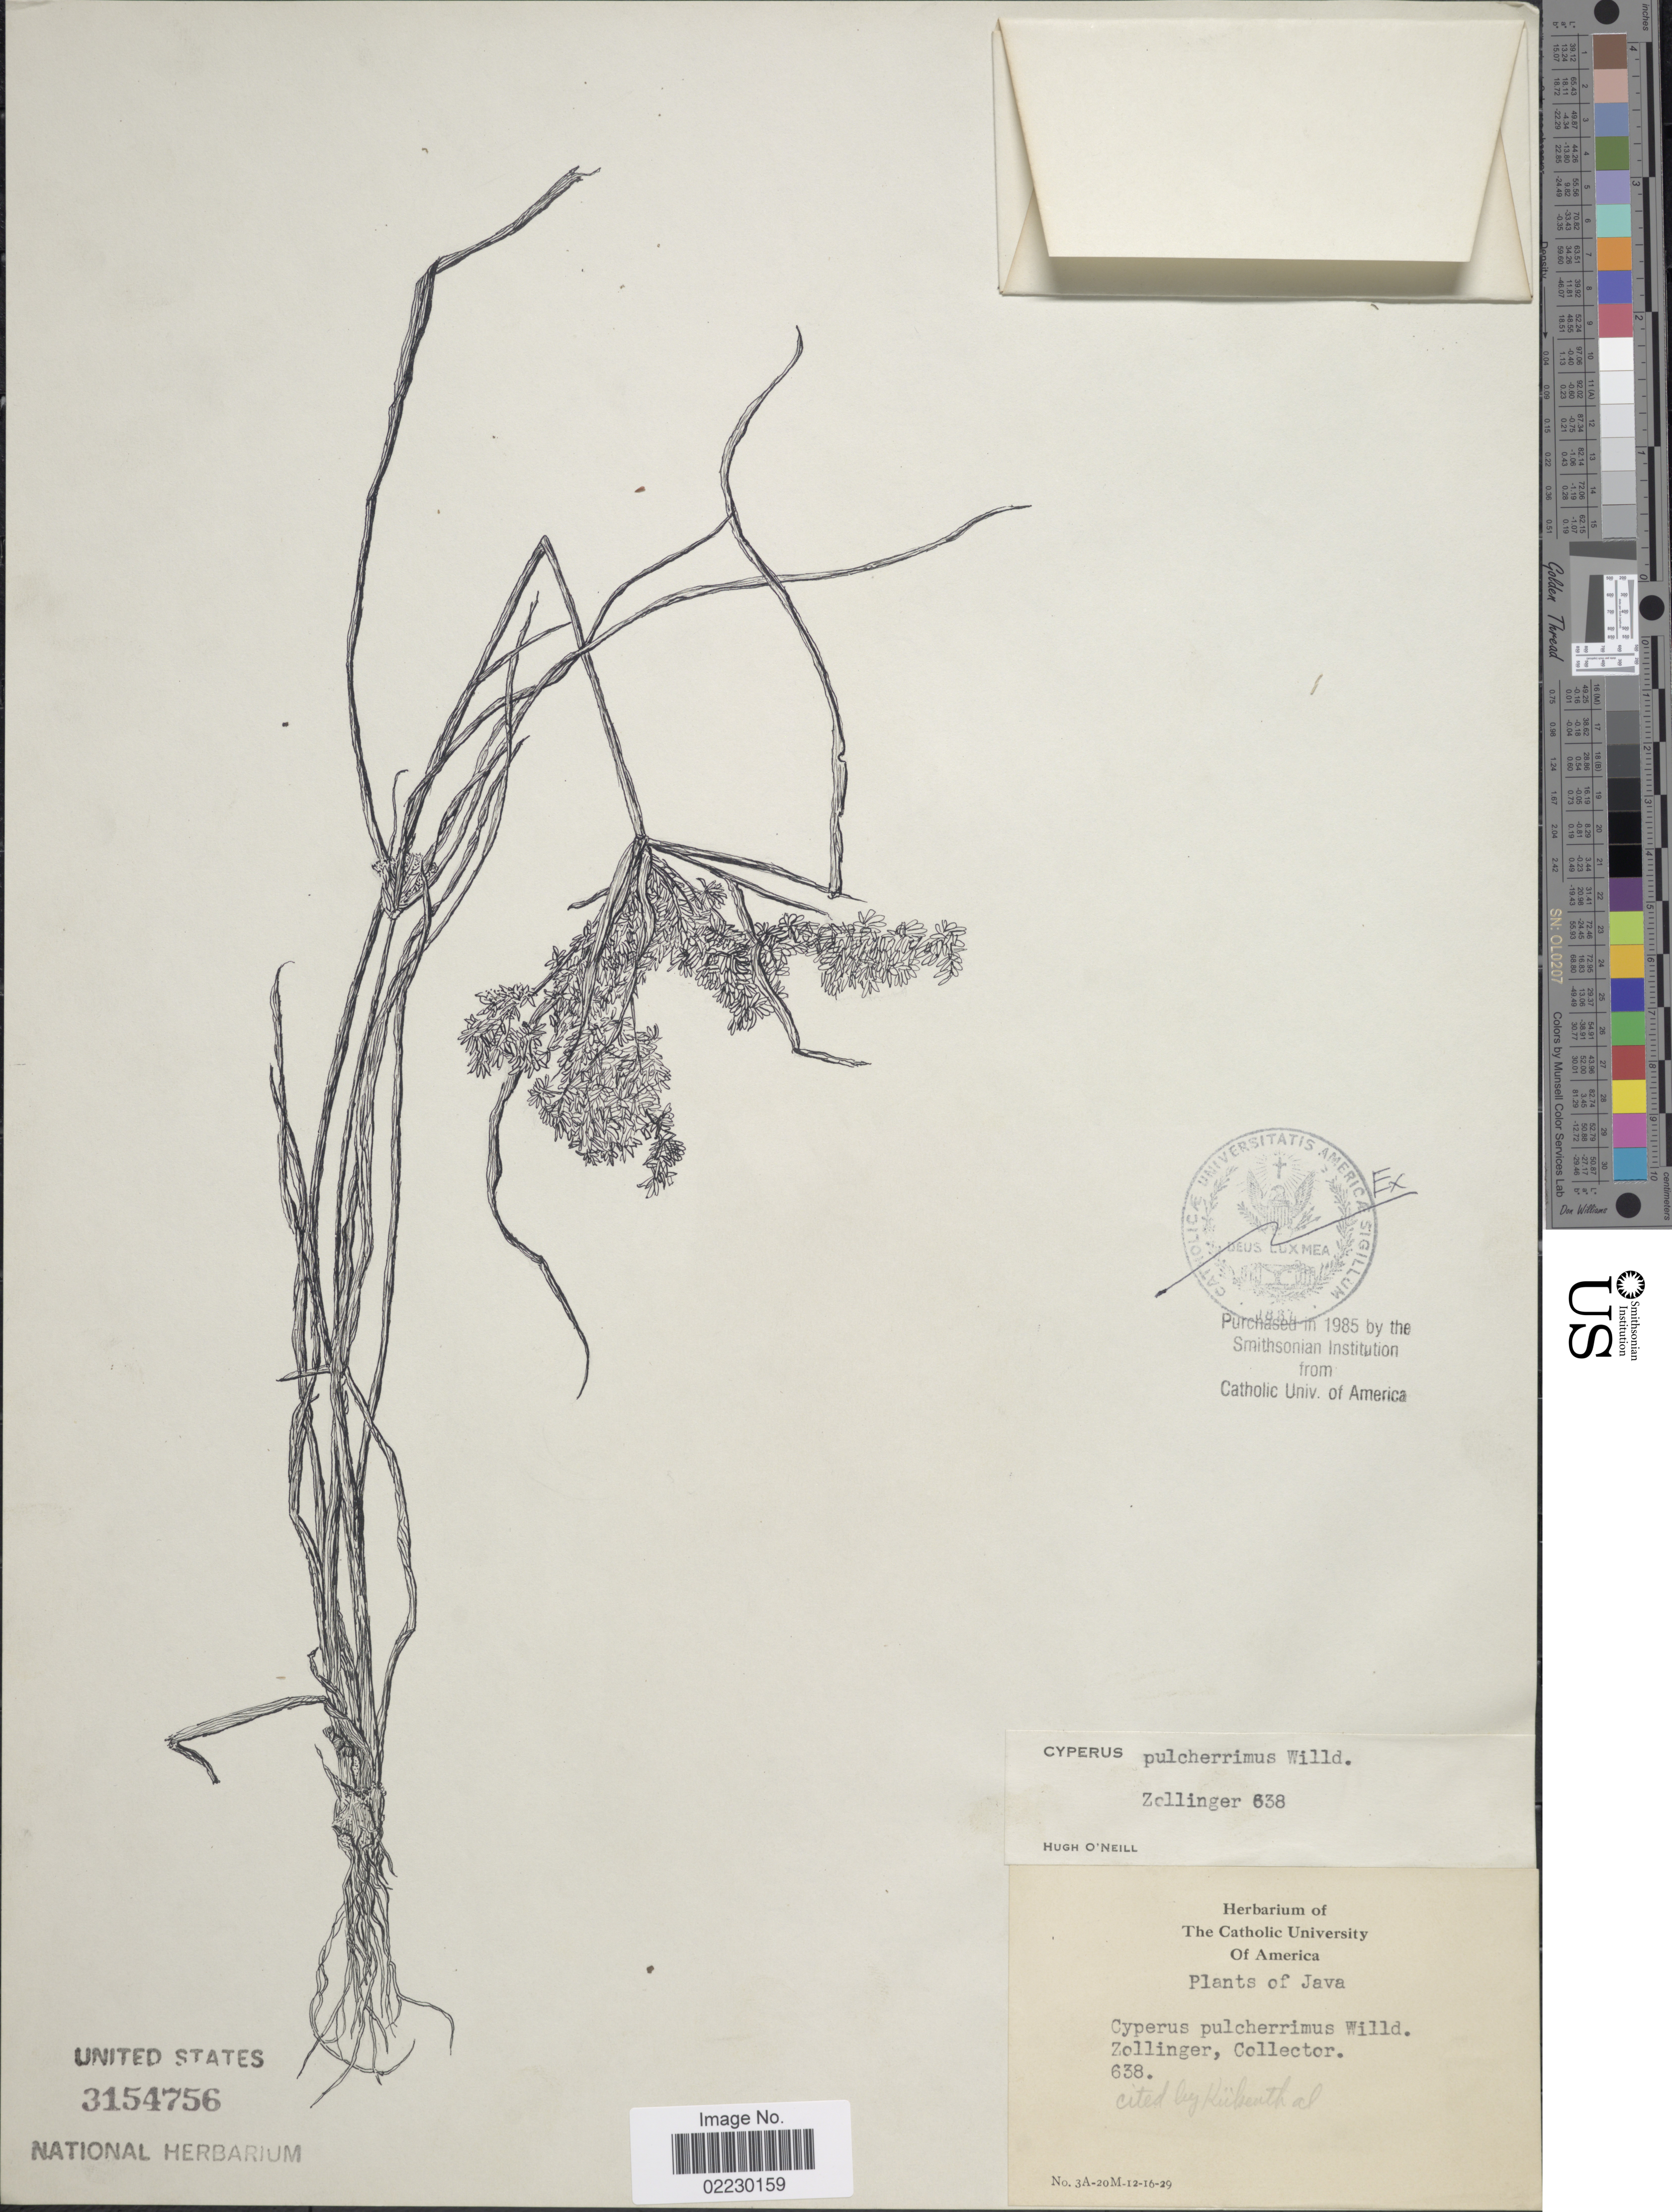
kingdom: Plantae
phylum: Tracheophyta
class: Liliopsida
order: Poales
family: Cyperaceae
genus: Cyperus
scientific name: Cyperus pulcherrimus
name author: Kunth ex Willd.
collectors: -- Zollinger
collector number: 638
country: Indonesia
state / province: Java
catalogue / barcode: US 3154756